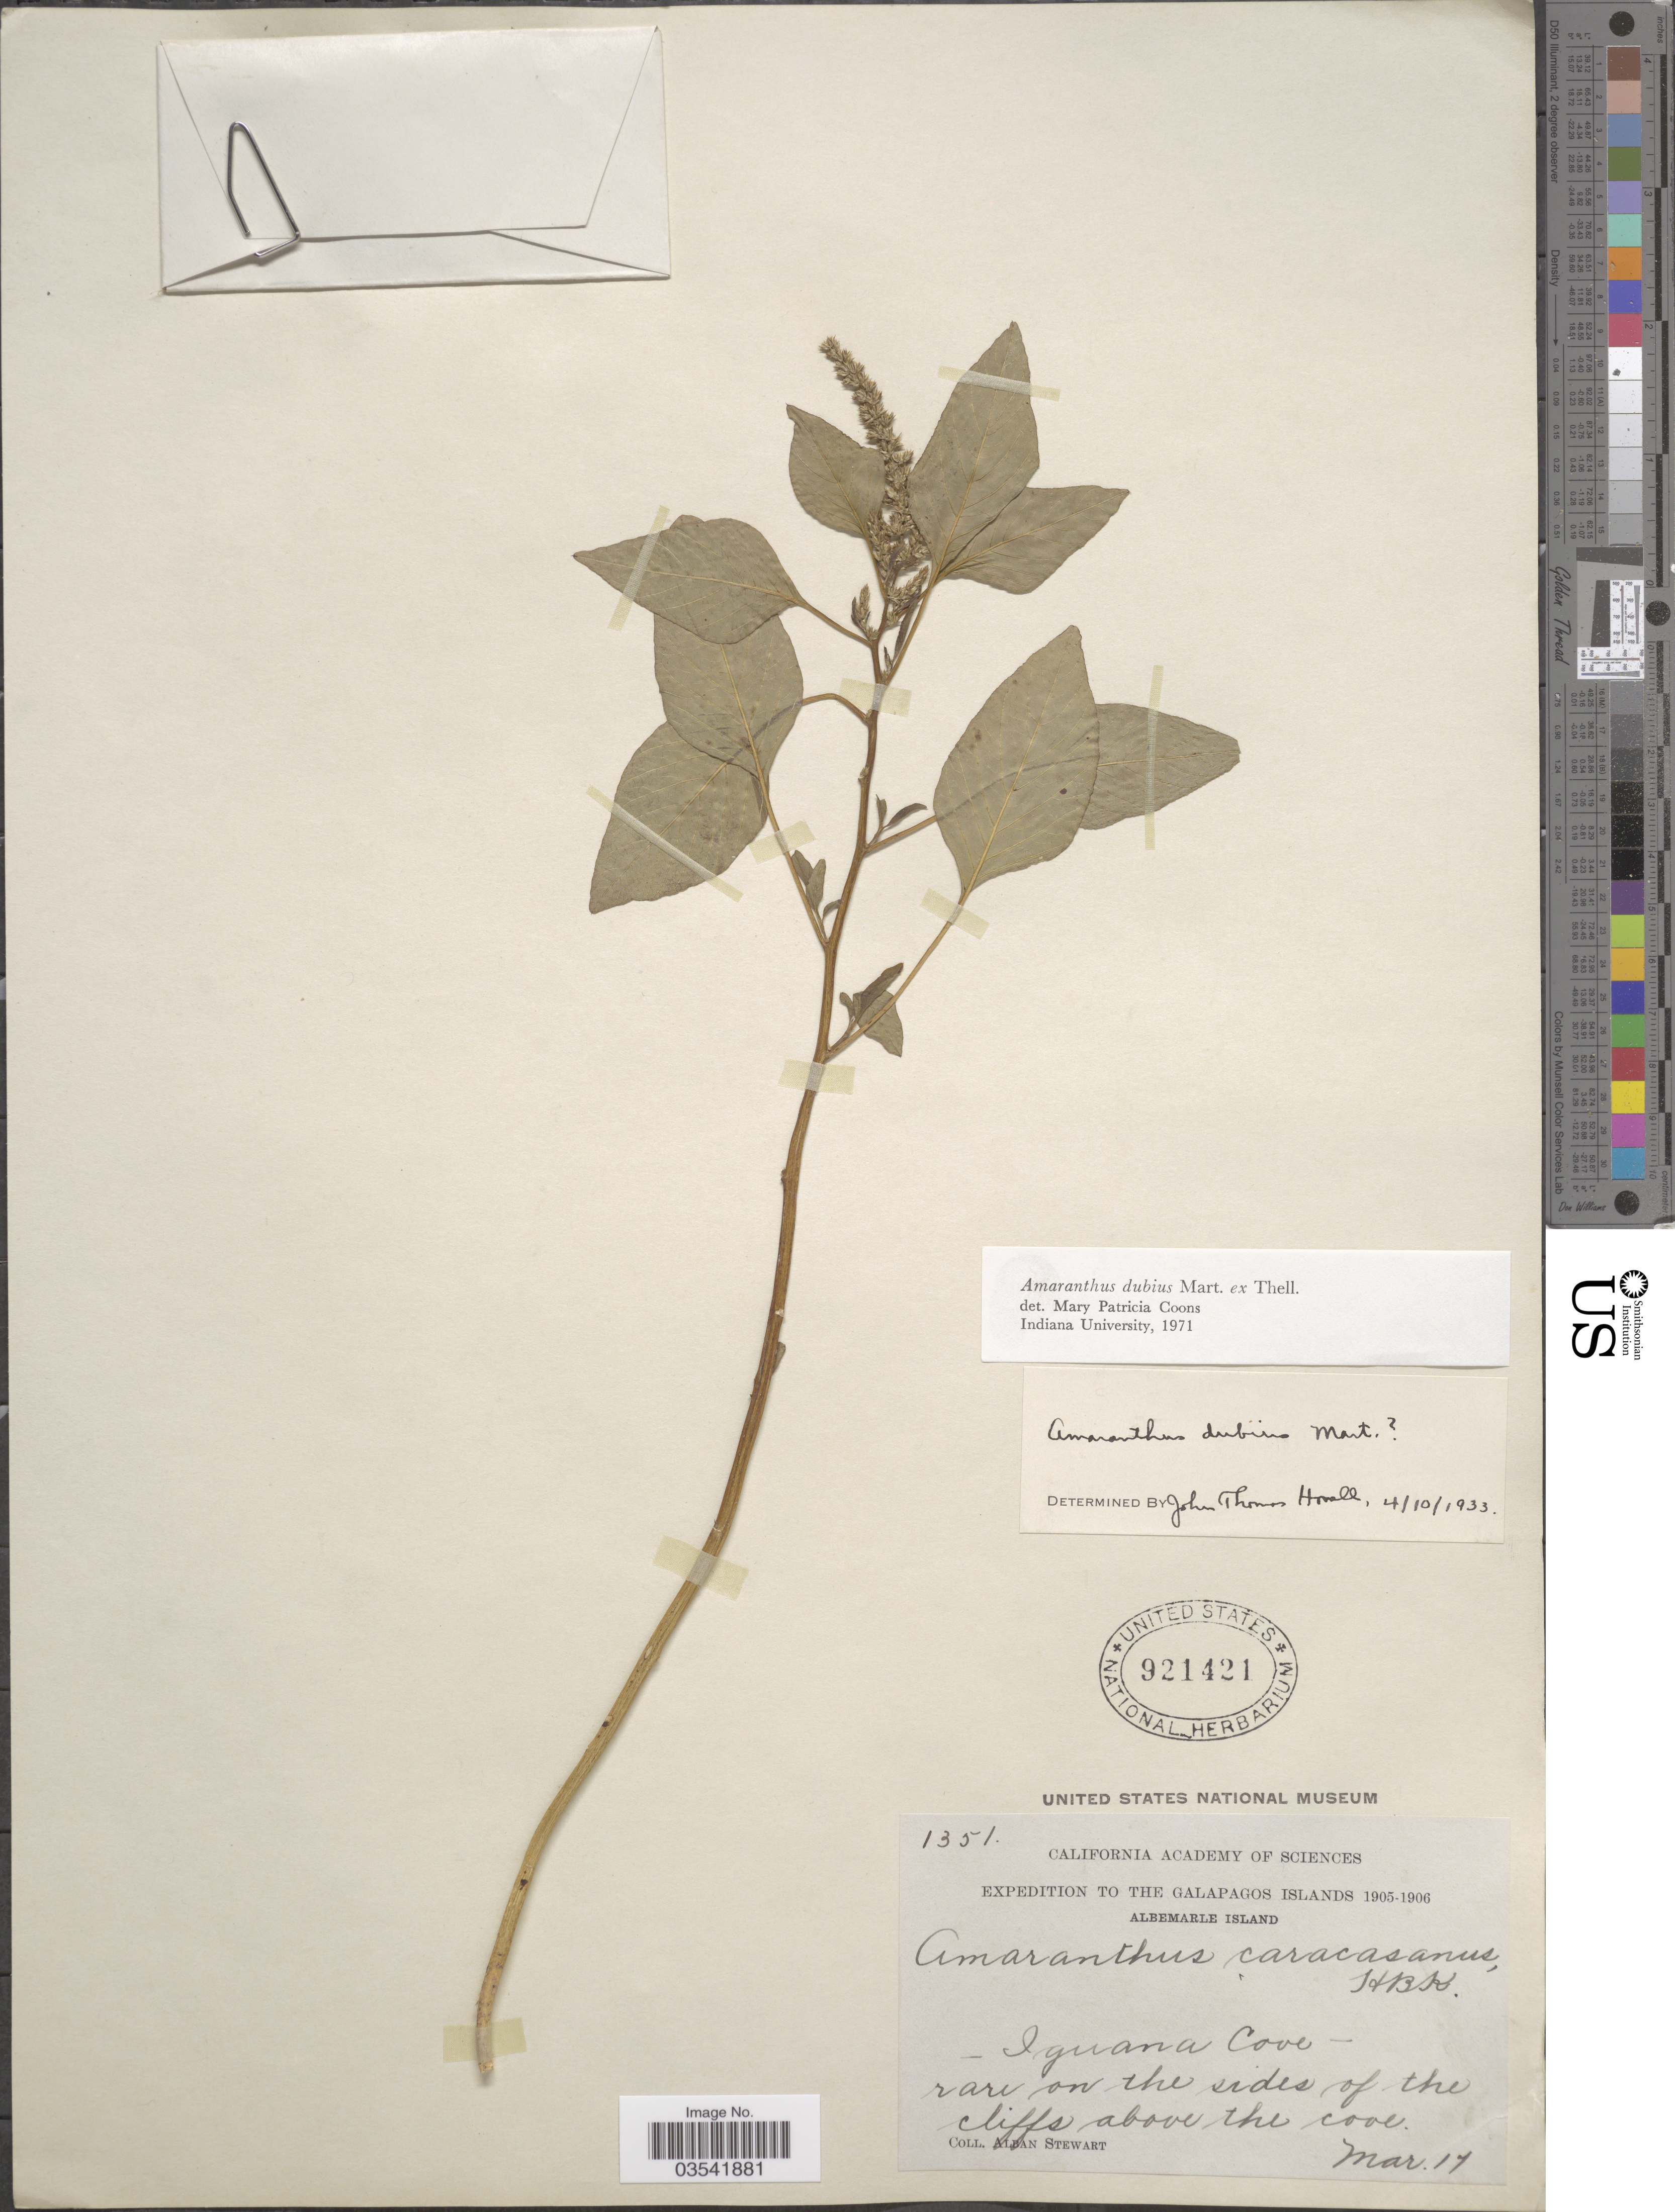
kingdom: Plantae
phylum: Tracheophyta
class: Magnoliopsida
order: Caryophyllales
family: Amaranthaceae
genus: Amaranthus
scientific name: Amaranthus dubius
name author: Mart. ex Thell.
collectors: A. Stewart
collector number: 1351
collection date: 1905-03-17/1906-03-17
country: Ecuador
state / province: Colón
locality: The Galapagos Islands. Albemarle Island. Iguana Cove.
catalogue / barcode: US 921421